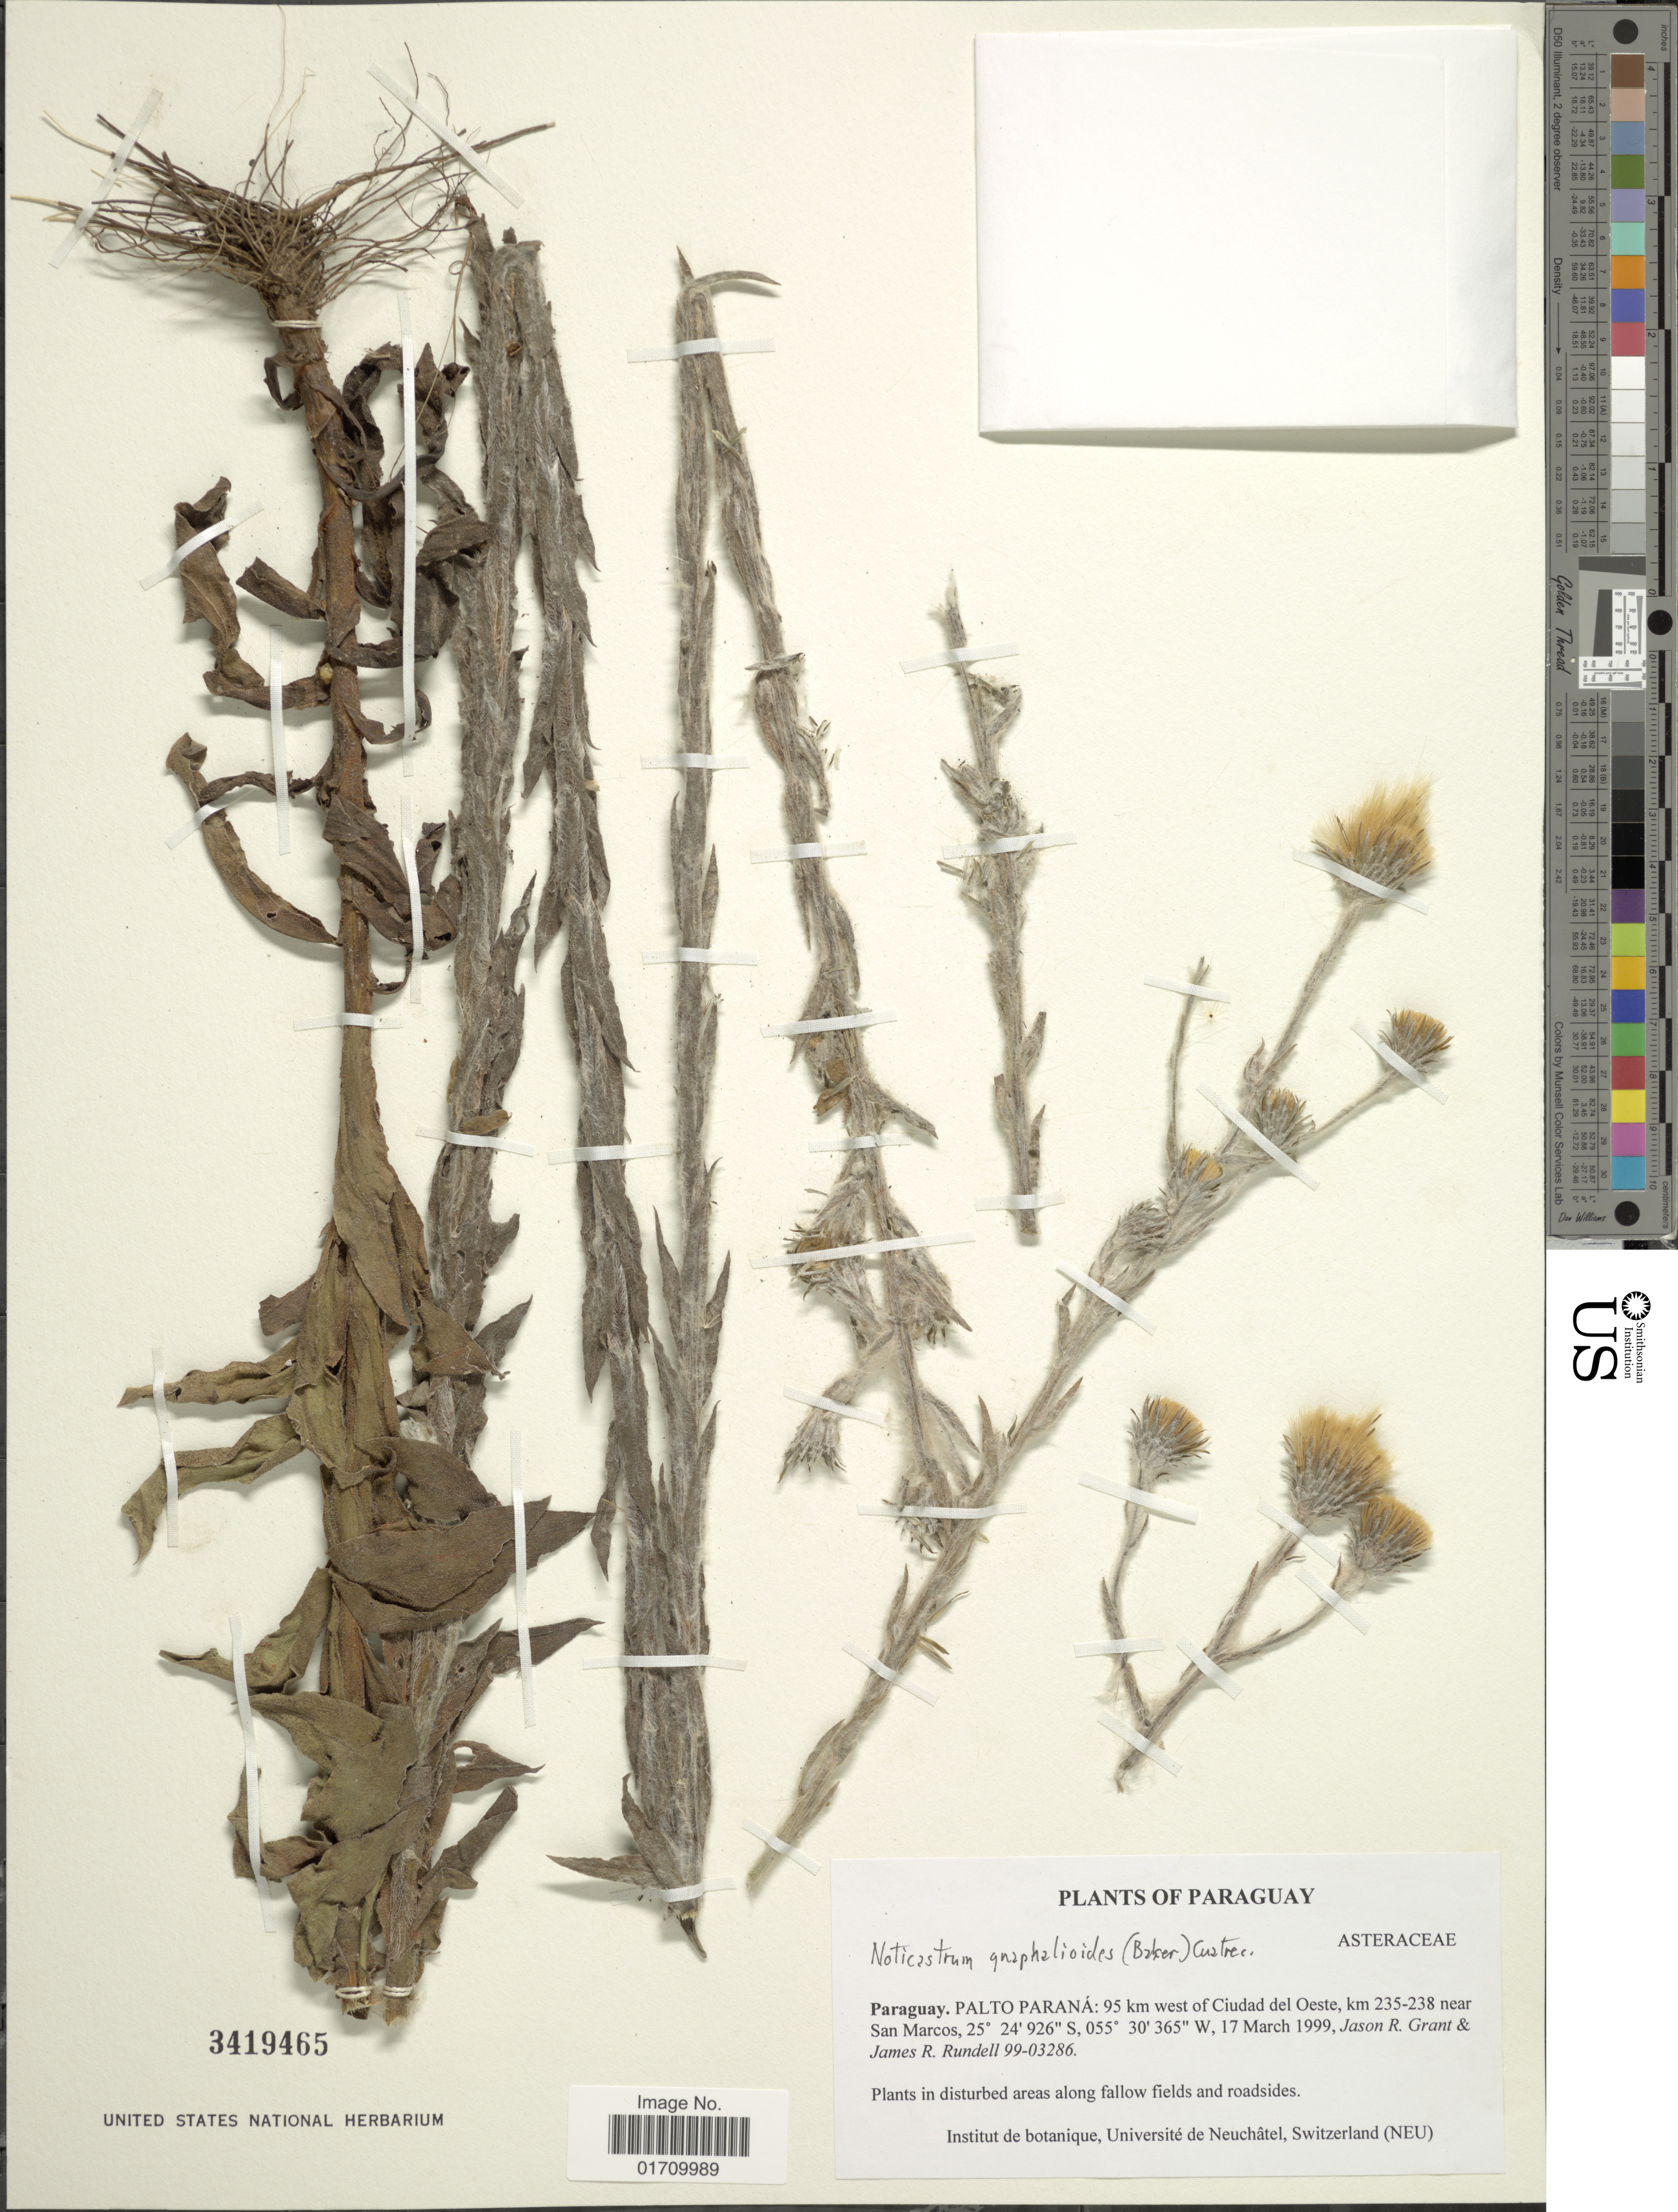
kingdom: Plantae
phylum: Tracheophyta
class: Magnoliopsida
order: Asterales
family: Asteraceae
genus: Noticastrum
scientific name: Noticastrum gnaphalioides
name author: (Baker) Cuatrec.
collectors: J. Grant & J. R. Rundell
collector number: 99-03286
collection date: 1999-03-17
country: Paraguay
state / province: Alto Parana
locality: Palto Parana, 95 km west of Ciudad del Oeste, km 235-238 near San Marcos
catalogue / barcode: US 3419465